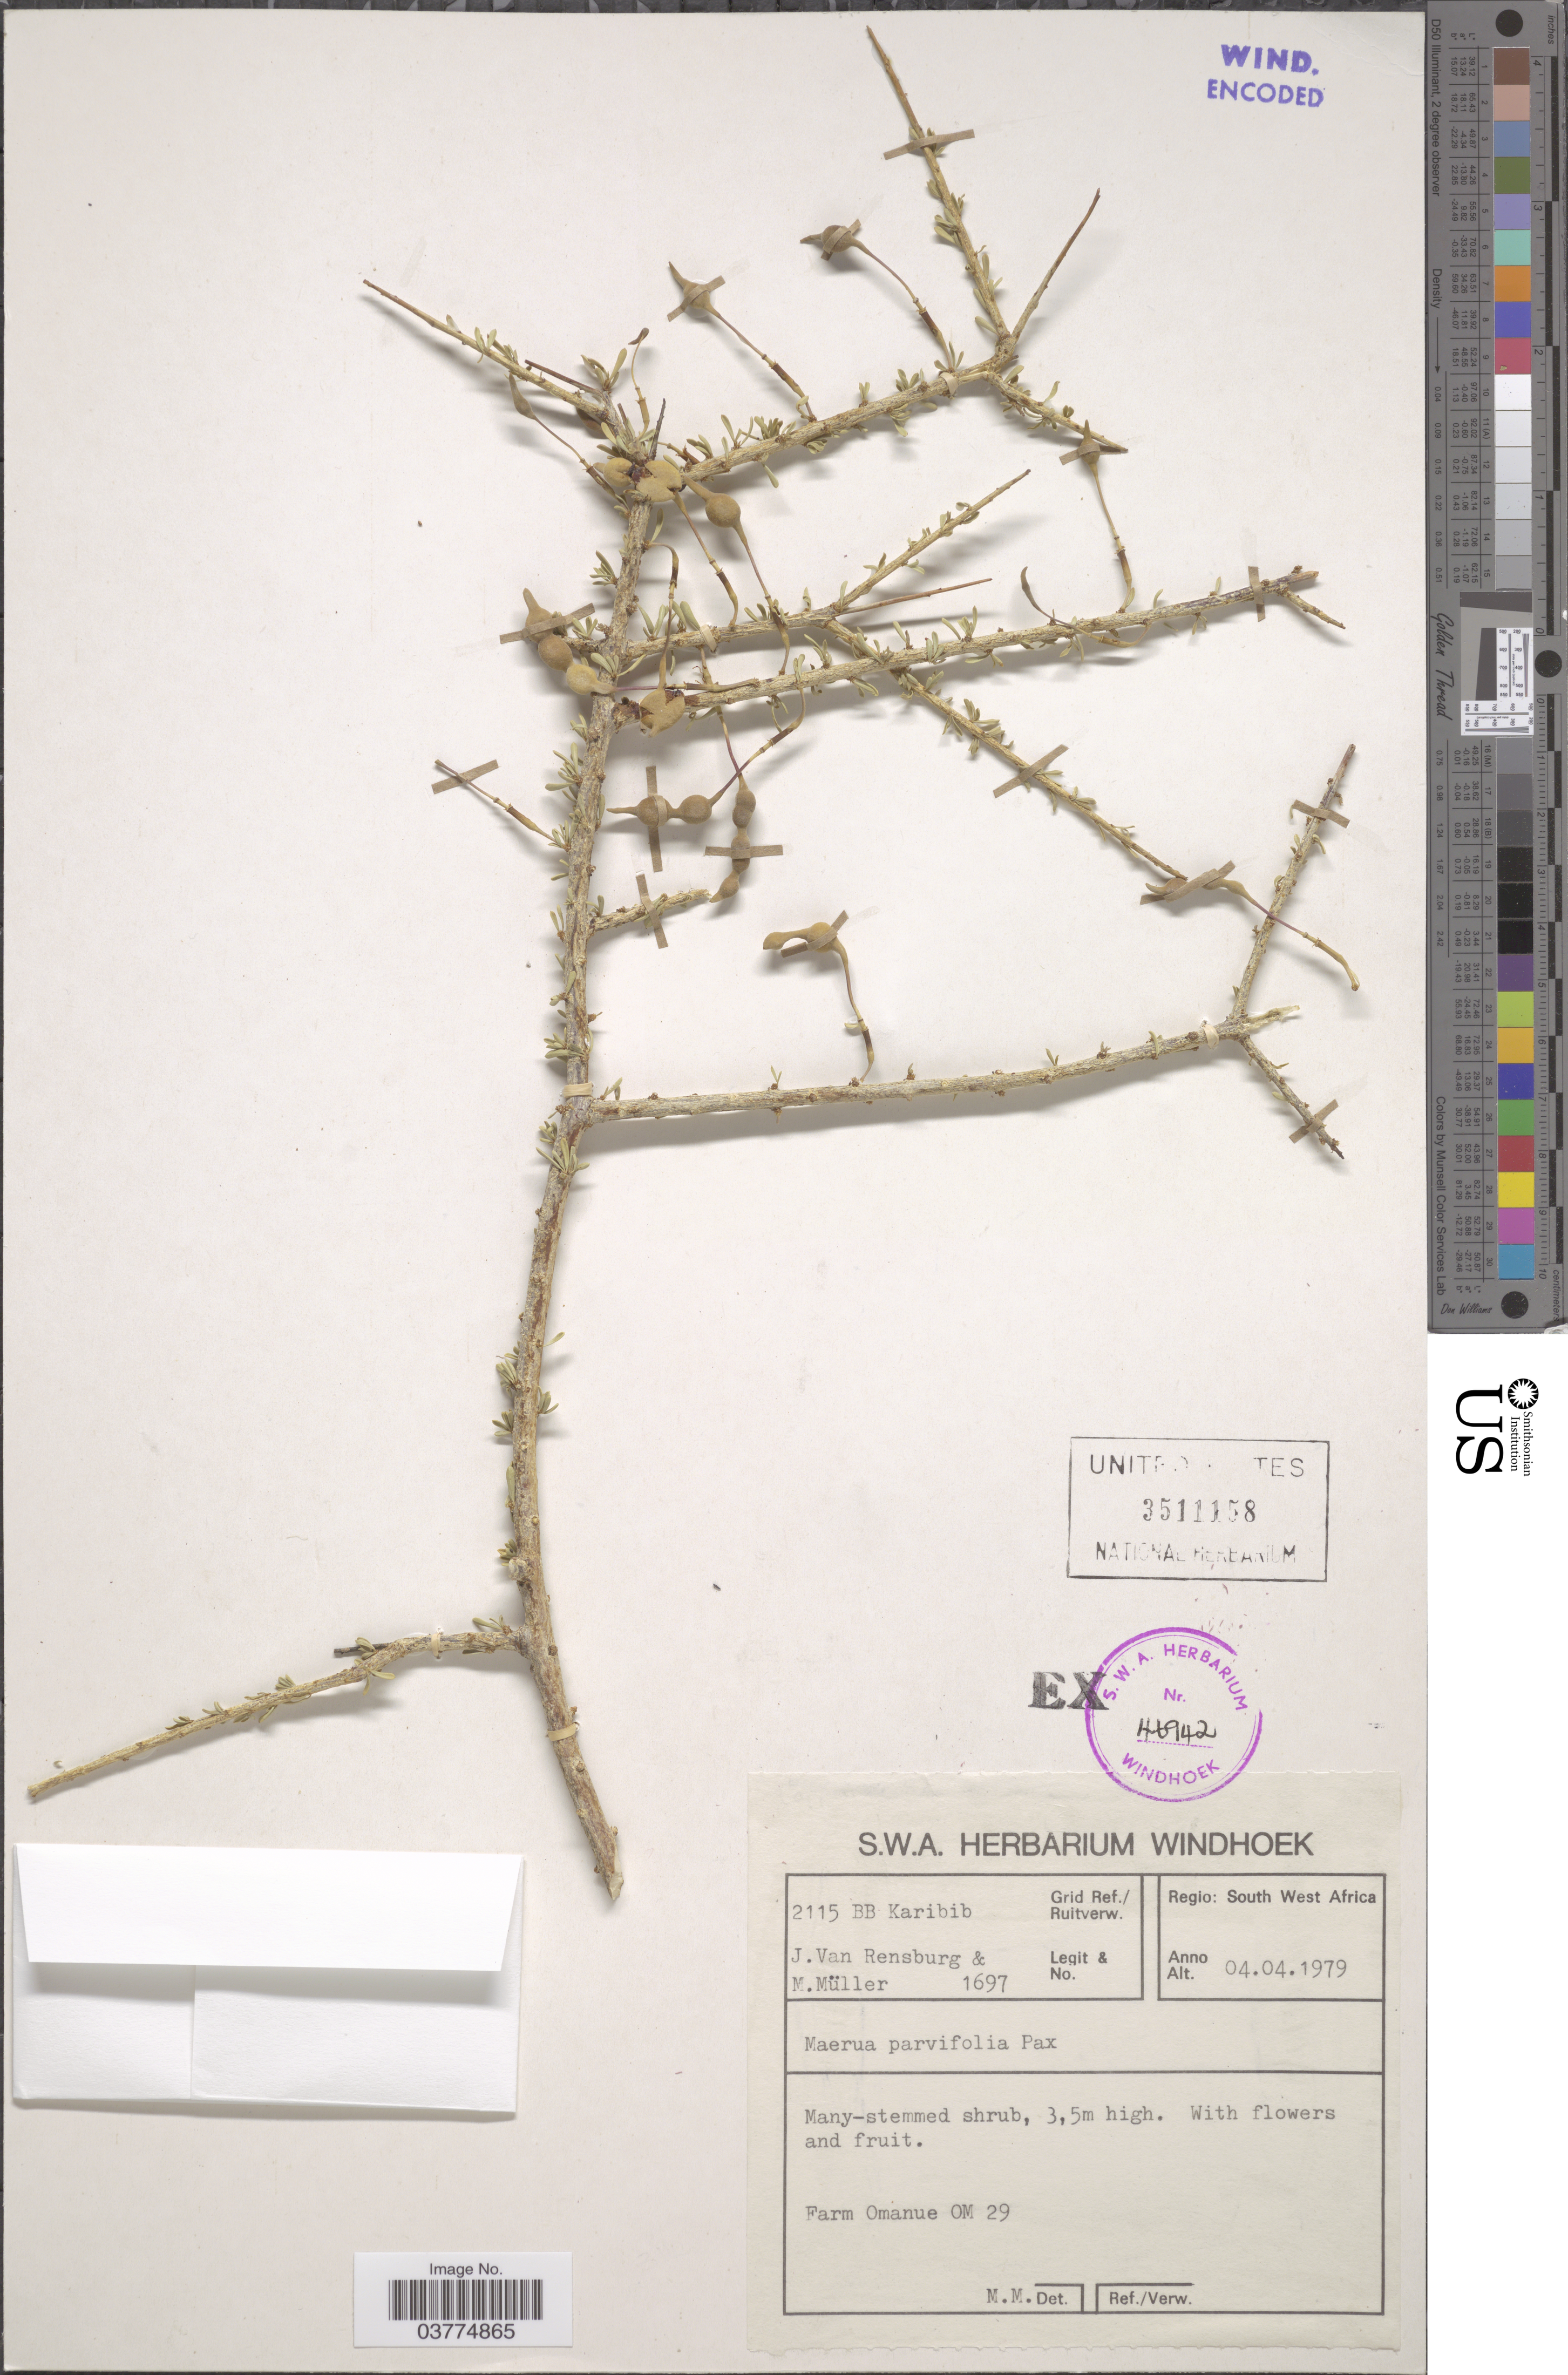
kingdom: Plantae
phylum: Tracheophyta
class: Magnoliopsida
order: Brassicales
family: Capparaceae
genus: Maerua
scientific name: Maerua parvifolia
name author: Pax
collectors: J. Rensburg & M. Müller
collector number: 1697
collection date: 1979-04-04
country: Namibia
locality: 2115 BB Karibib Grid Ref./Ruitverw., Regio: South West Africa. Farm Omanue OM 29.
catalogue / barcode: US 3511158